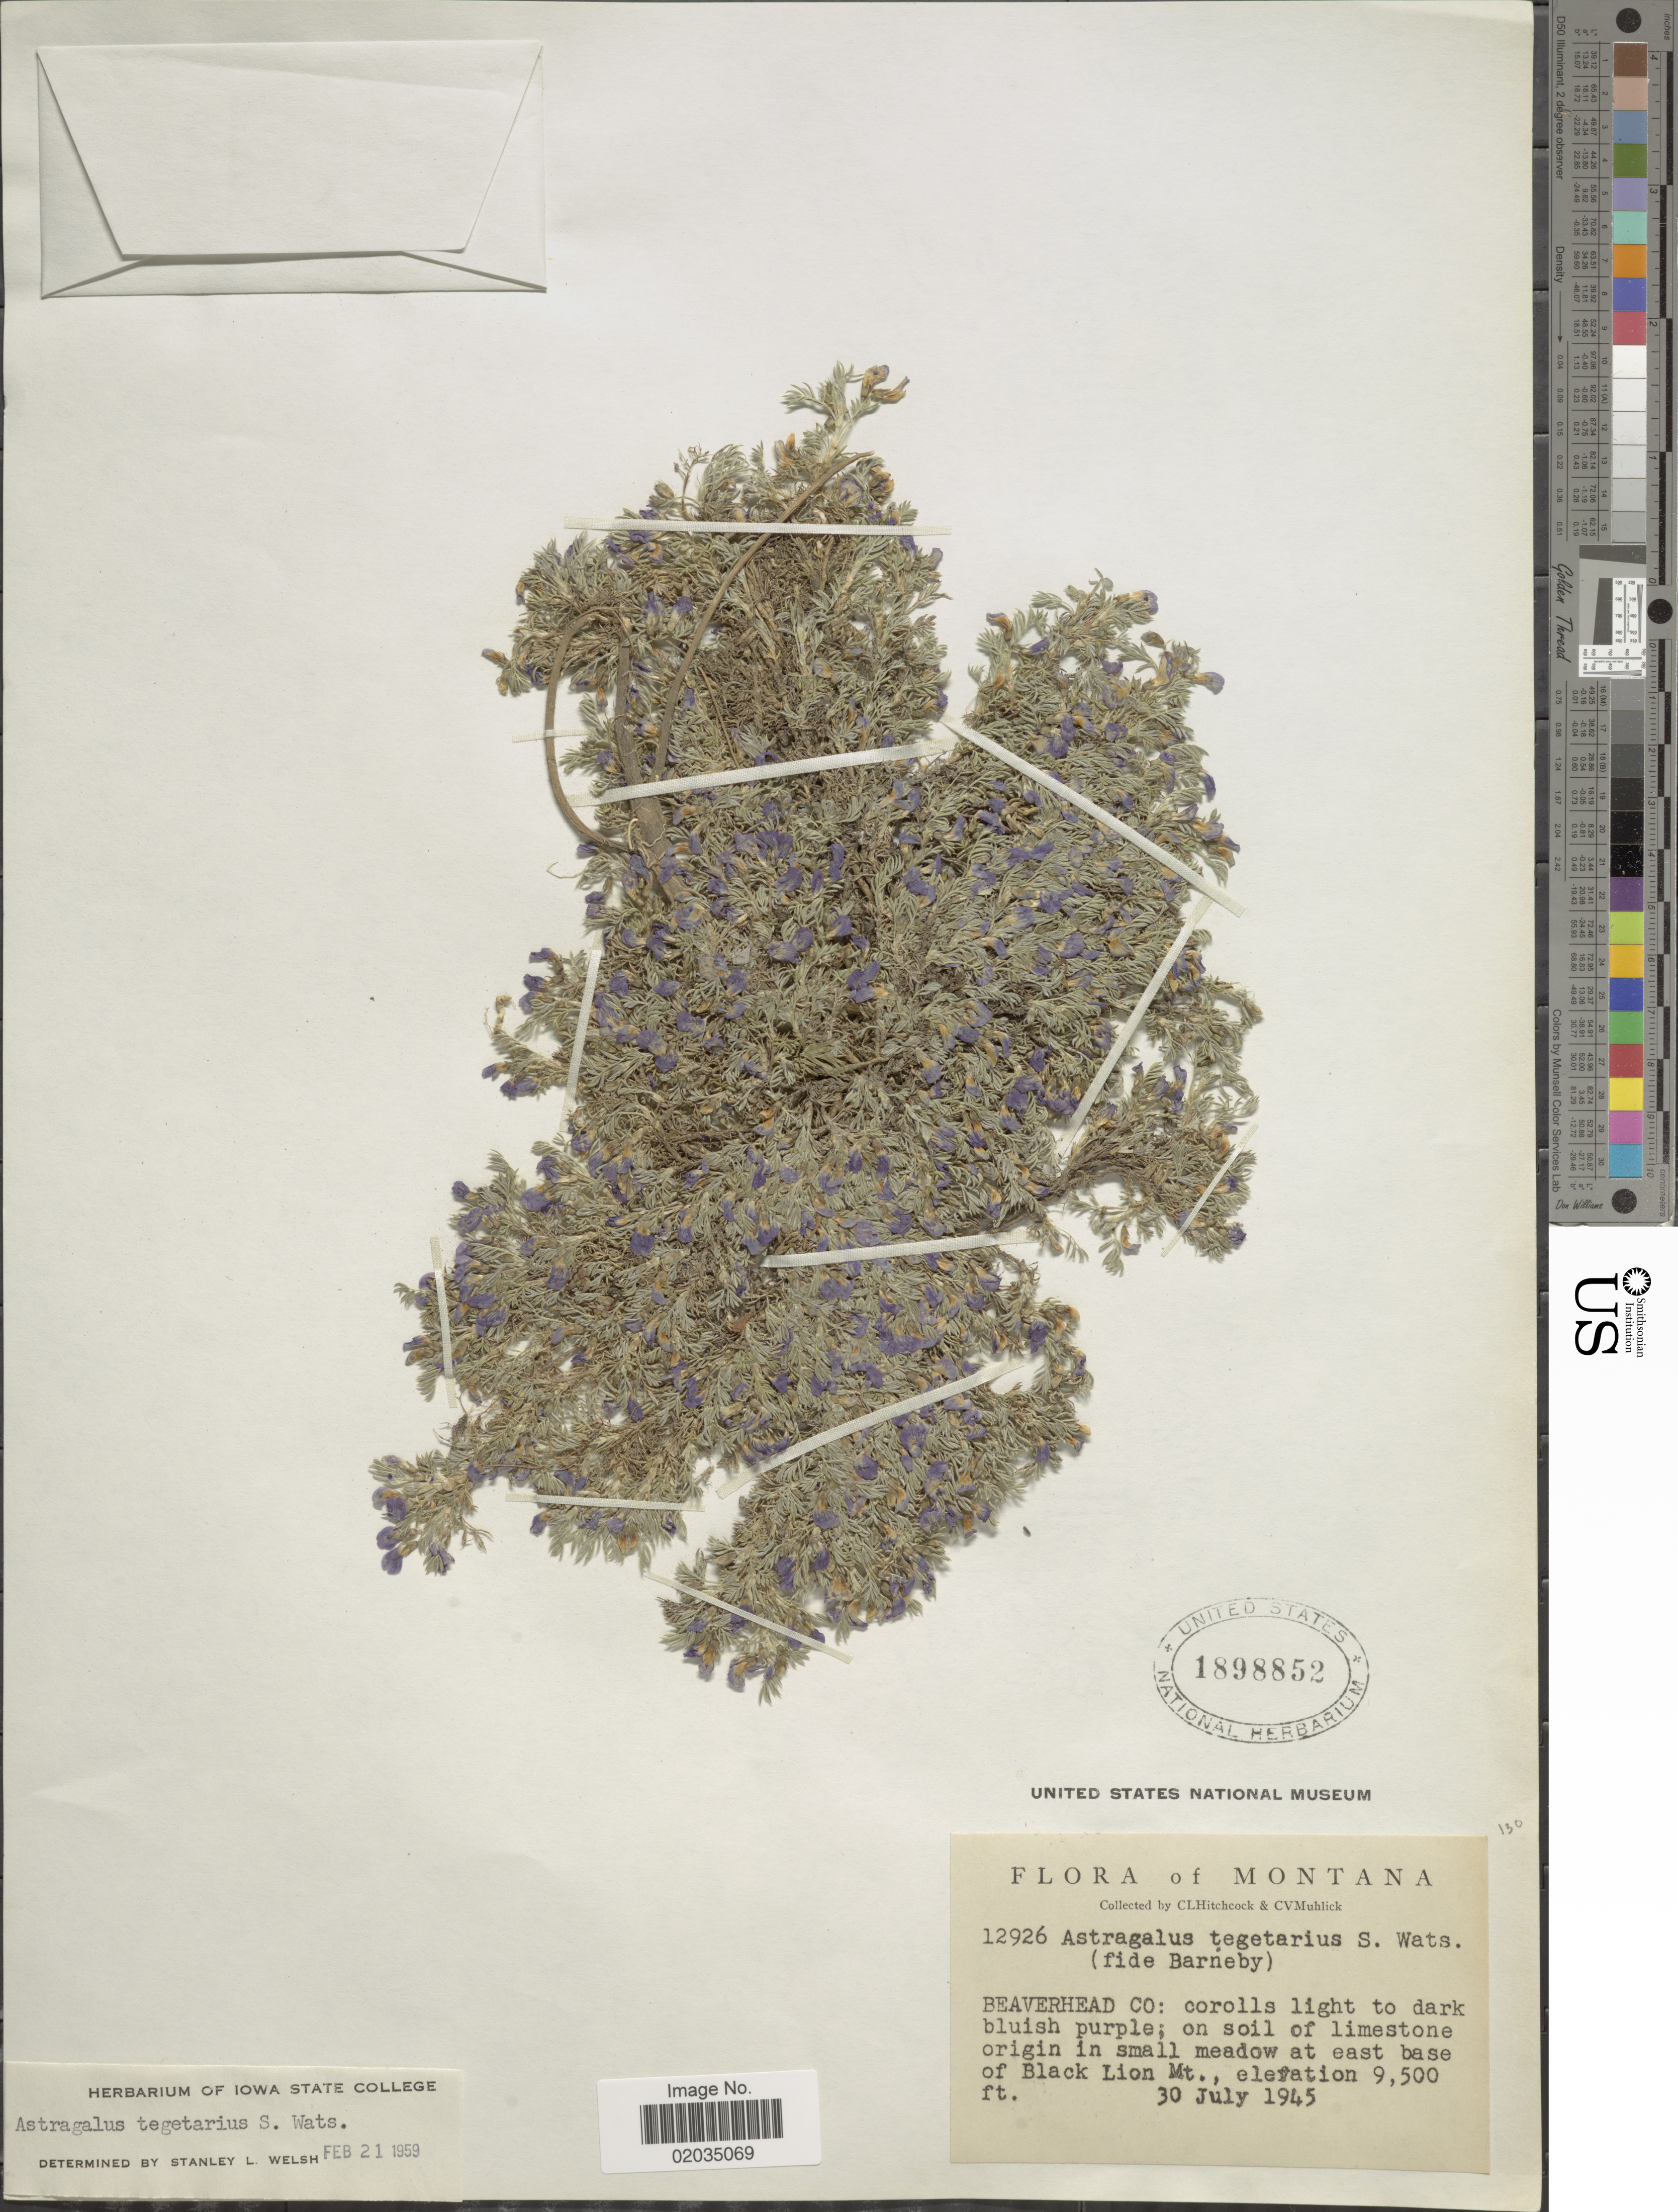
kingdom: Plantae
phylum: Tracheophyta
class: Magnoliopsida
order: Fabales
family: Fabaceae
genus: Astragalus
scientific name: Astragalus tegetarius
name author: S. Watson in C. King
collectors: C. L. Hitchcock & C. V. Muhlick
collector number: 12926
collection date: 1945-07-30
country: United States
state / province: Montana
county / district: Beaverhead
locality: At east base of Black Lion Mt.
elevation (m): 2896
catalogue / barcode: US 1898852